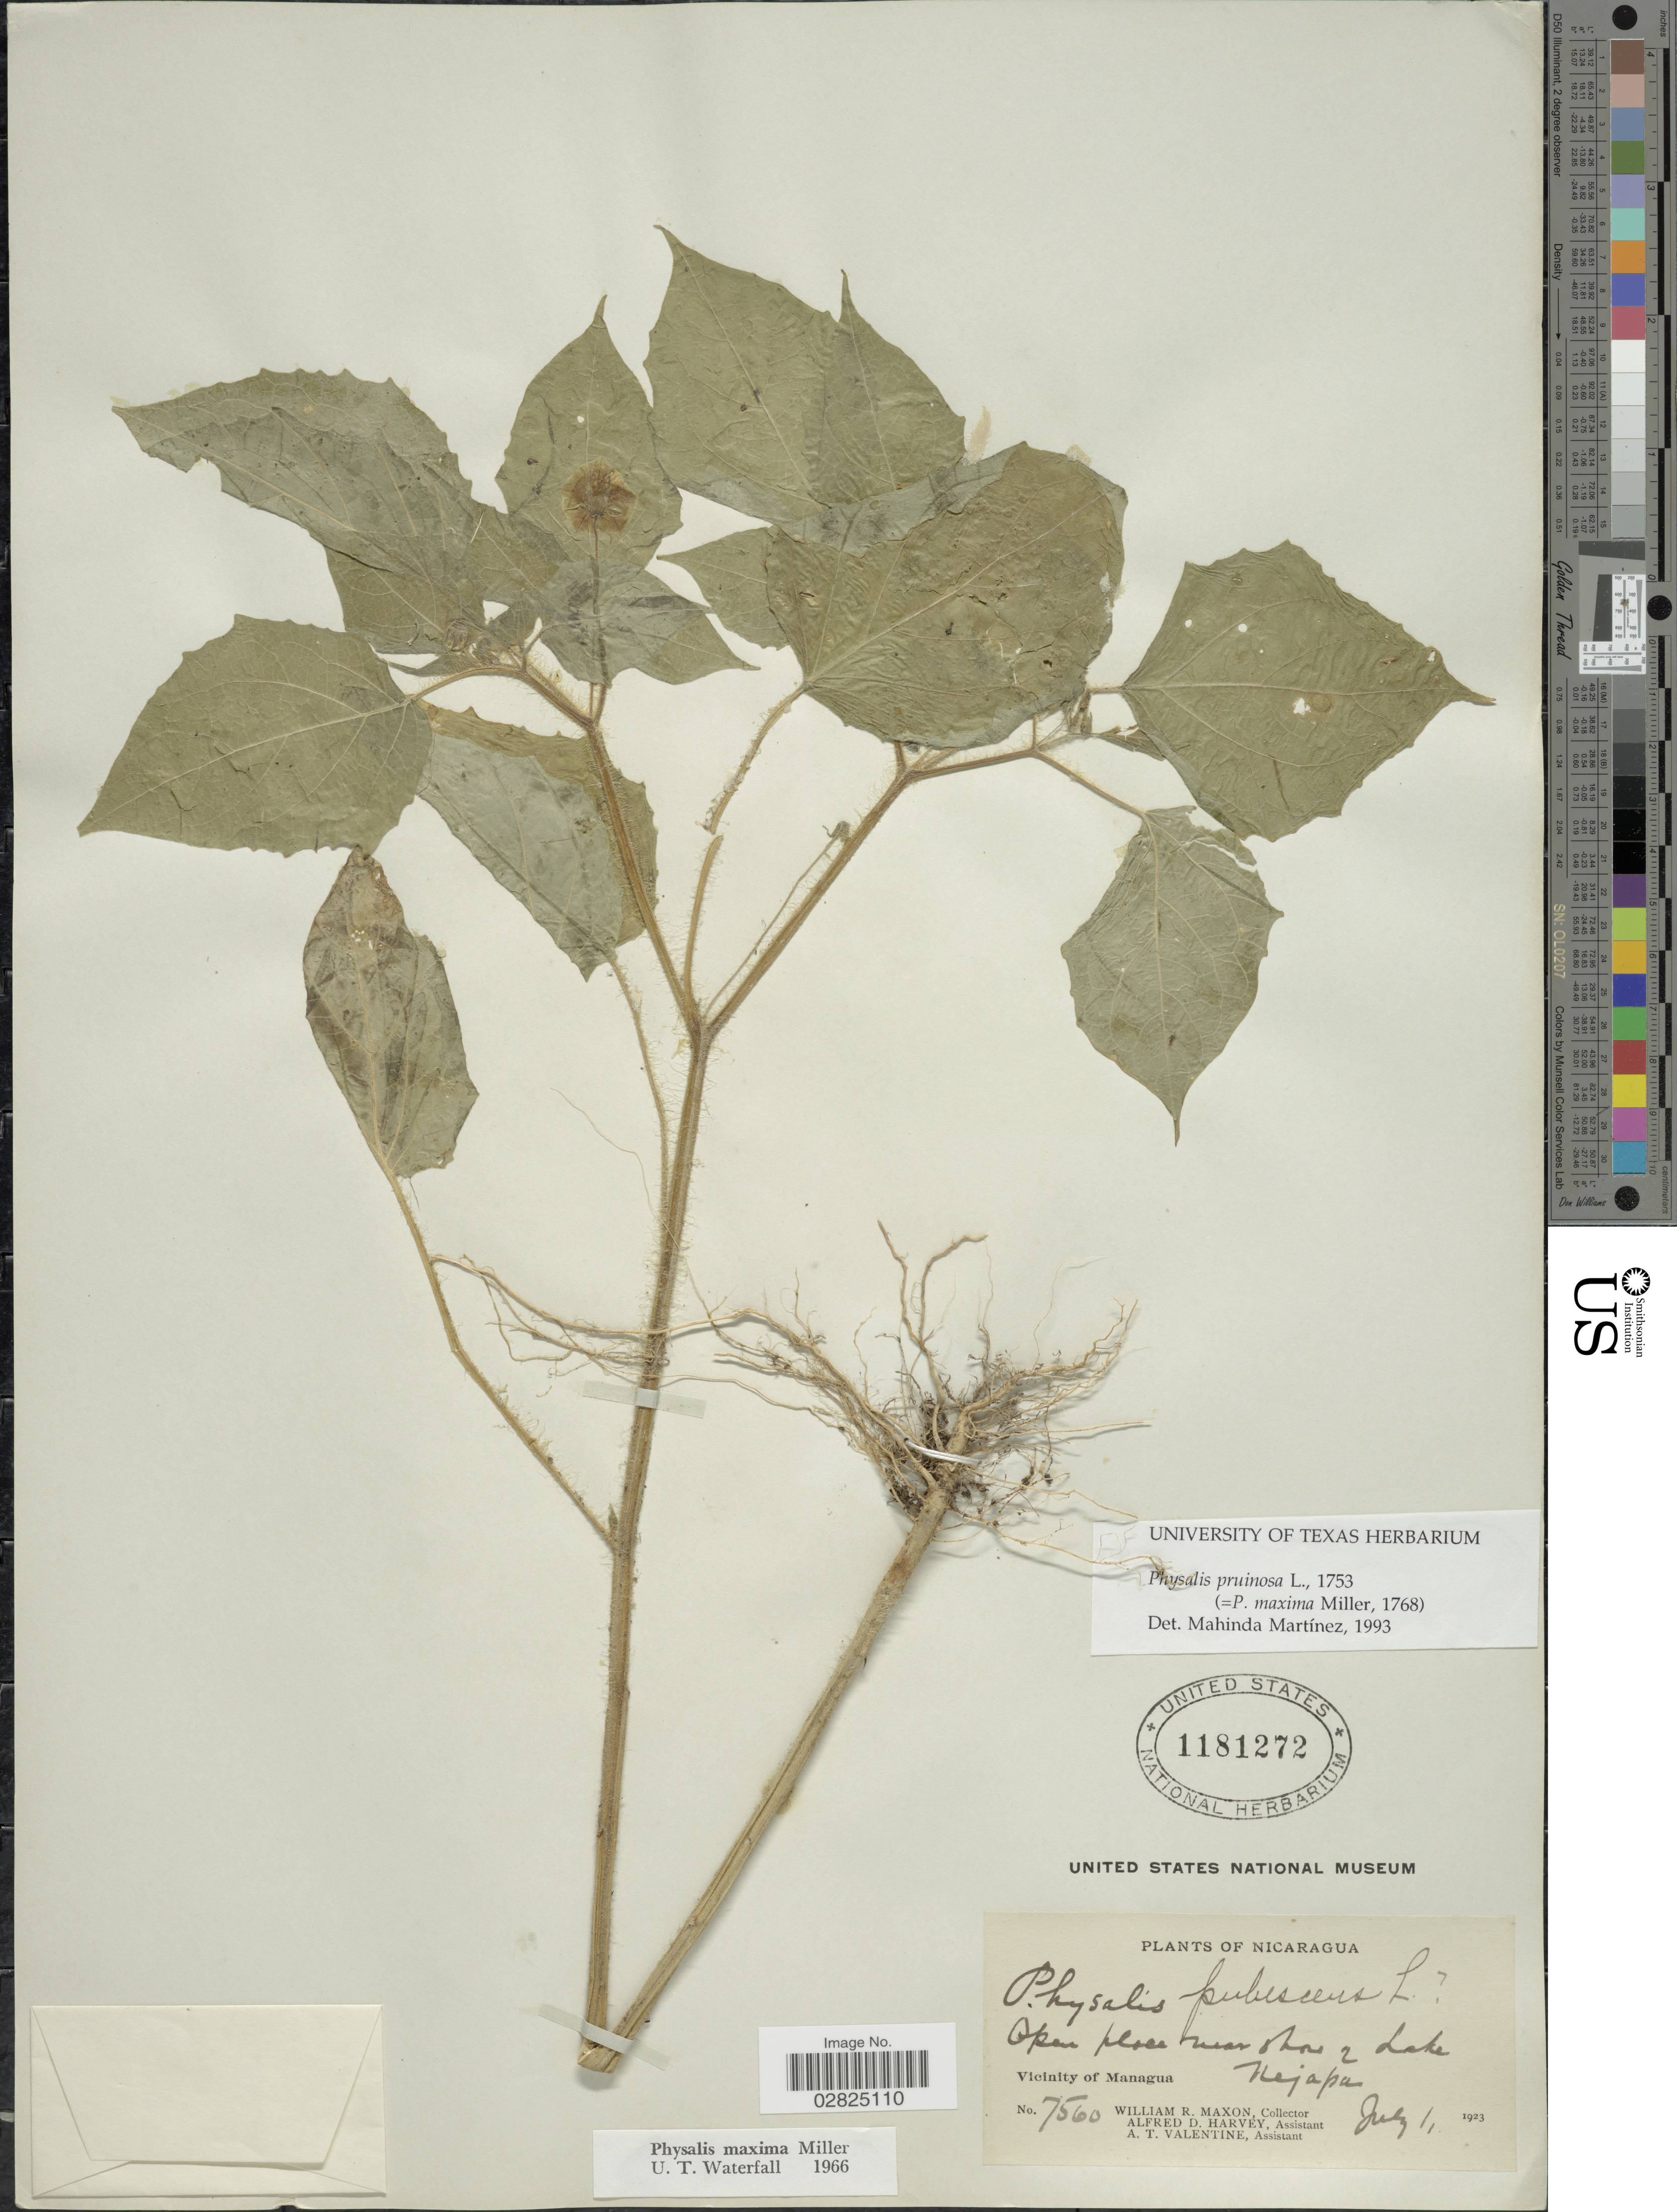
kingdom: Plantae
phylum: Tracheophyta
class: Magnoliopsida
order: Solanales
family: Solanaceae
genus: Physalis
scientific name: Physalis pruinosa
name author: L.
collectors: W. R. Maxon, A. D. Harvey & A. Valentine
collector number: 7560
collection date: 1923-07-01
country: Nicaragua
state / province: Managua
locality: Open place near shore of Lake Nejapa, Vicinity of Managua.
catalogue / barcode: US 1181272